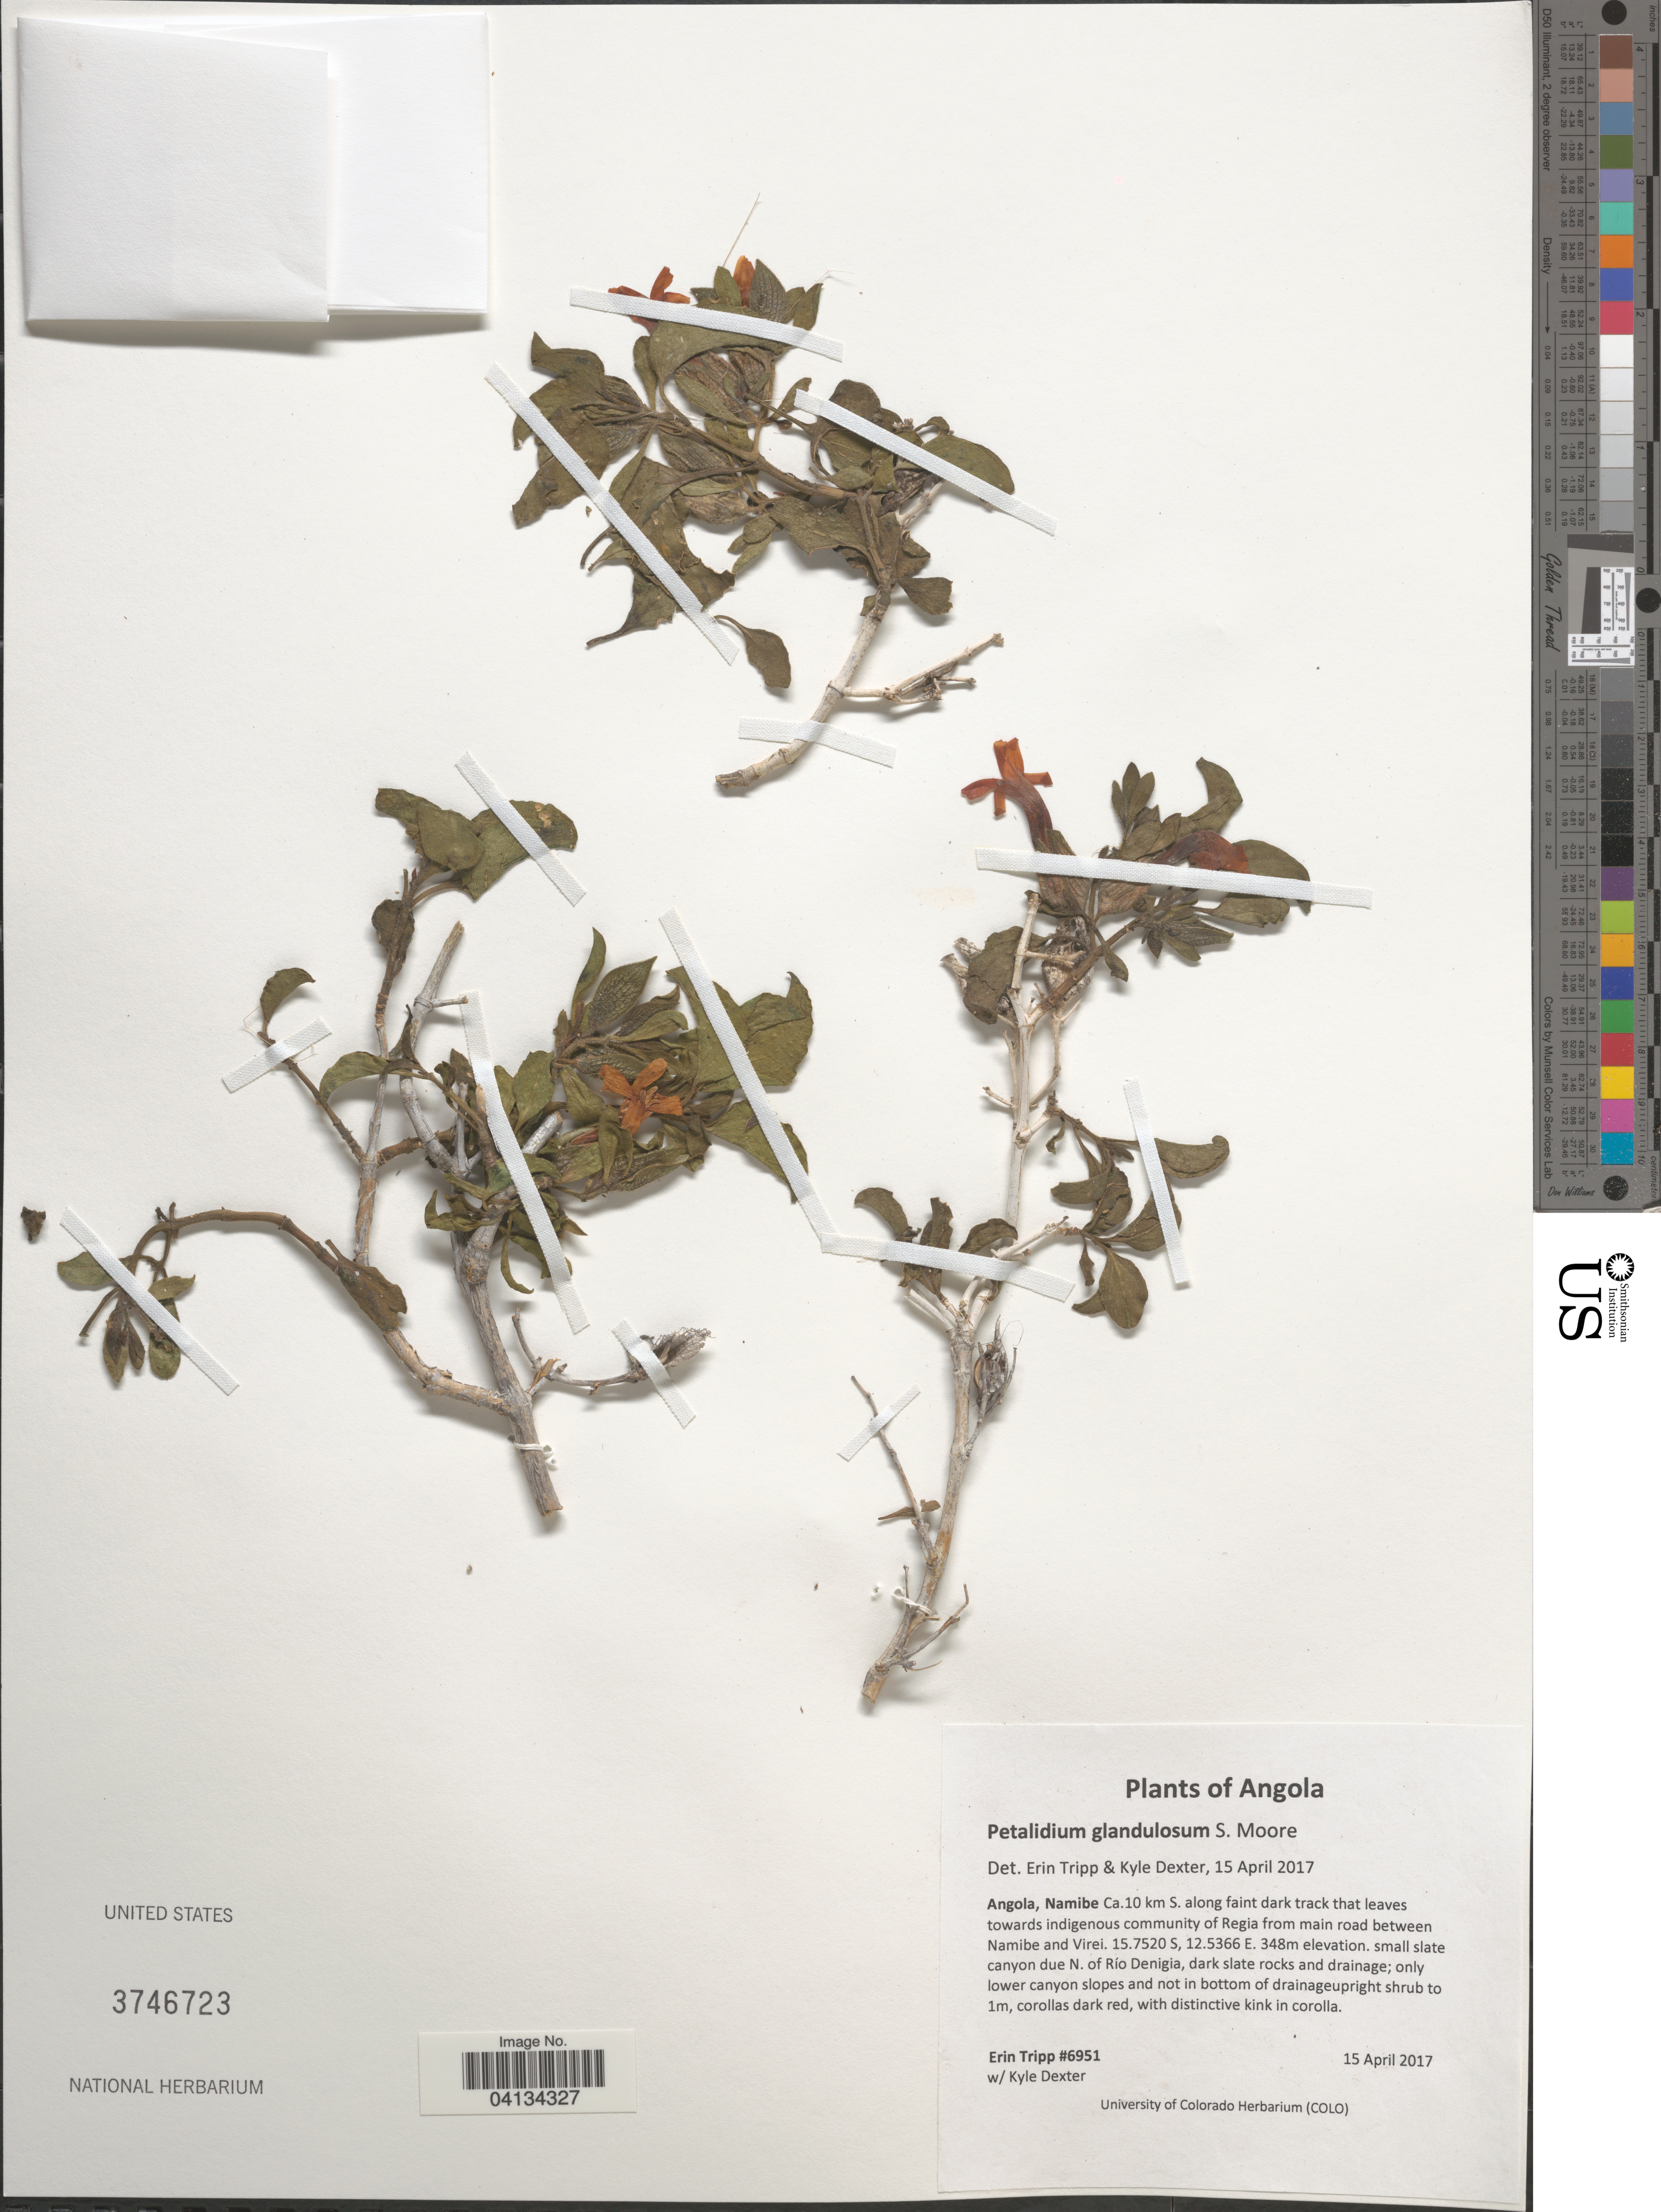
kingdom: Plantae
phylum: Tracheophyta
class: Magnoliopsida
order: Lamiales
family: Acanthaceae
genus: Petalidium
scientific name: Petalidium glandulosum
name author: S. Moore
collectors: E. Tripp & K. Dexter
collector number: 6951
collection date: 2017-04-15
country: Angola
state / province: Namibe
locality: Ca. 10 km S. along faint dark track that leaves towards indigenous community of Regia from main road between Namibe and Virei. Small slate canyon due N. of Río Denigia.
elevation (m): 348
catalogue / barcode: US 3746723